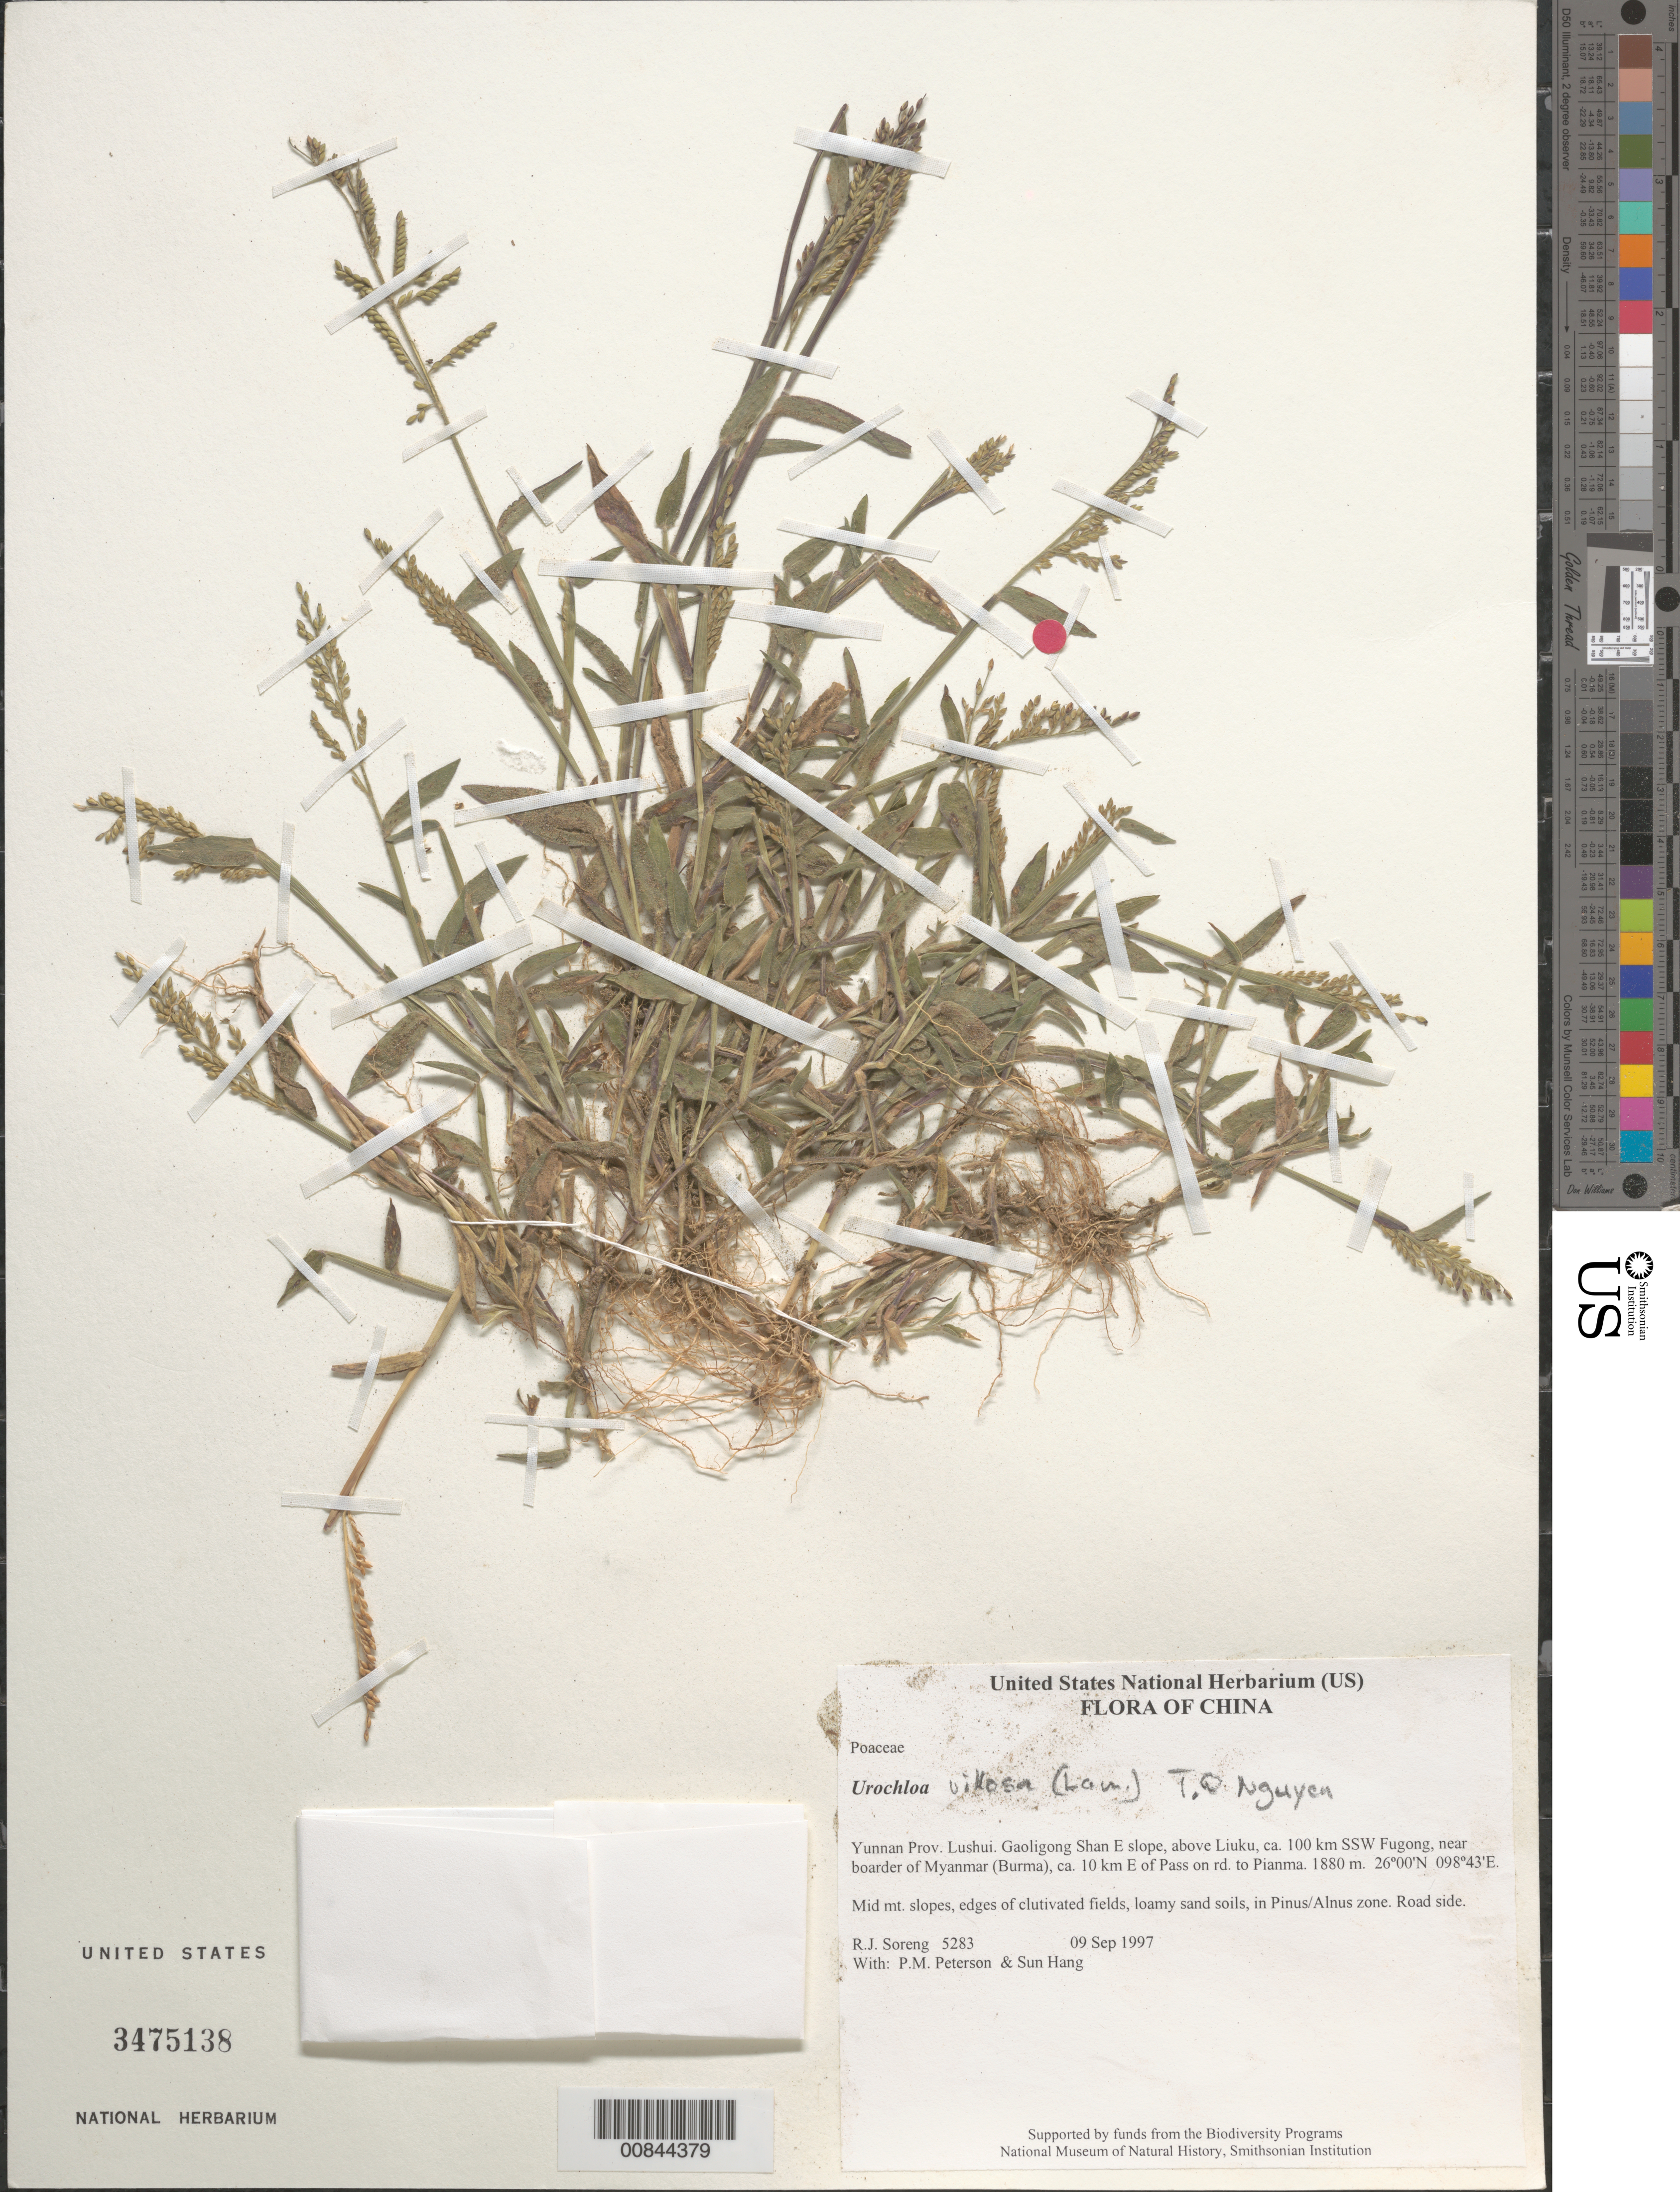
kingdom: Plantae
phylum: Tracheophyta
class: Liliopsida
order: Poales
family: Poaceae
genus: Urochloa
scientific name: Urochloa villosa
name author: (Lam.) T.Q. Nguyen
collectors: R. J. Soreng, P. M. Peterson & Sun Hang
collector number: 5283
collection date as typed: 09 Sep 1997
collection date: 1997-09-09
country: China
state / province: Yunnan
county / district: Lushui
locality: Gaoligong Shan E slope, above Liuku, ca. 100 km SSW Fugong, near boarder of Myanmar (Burma), ca. 10 km E of Pass on rd. to Pianma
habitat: Mid mt. slopes, edges of clutivated fields, loamy sand soils, in Pinus/Alnus zone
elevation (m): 1880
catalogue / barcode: US 3475138